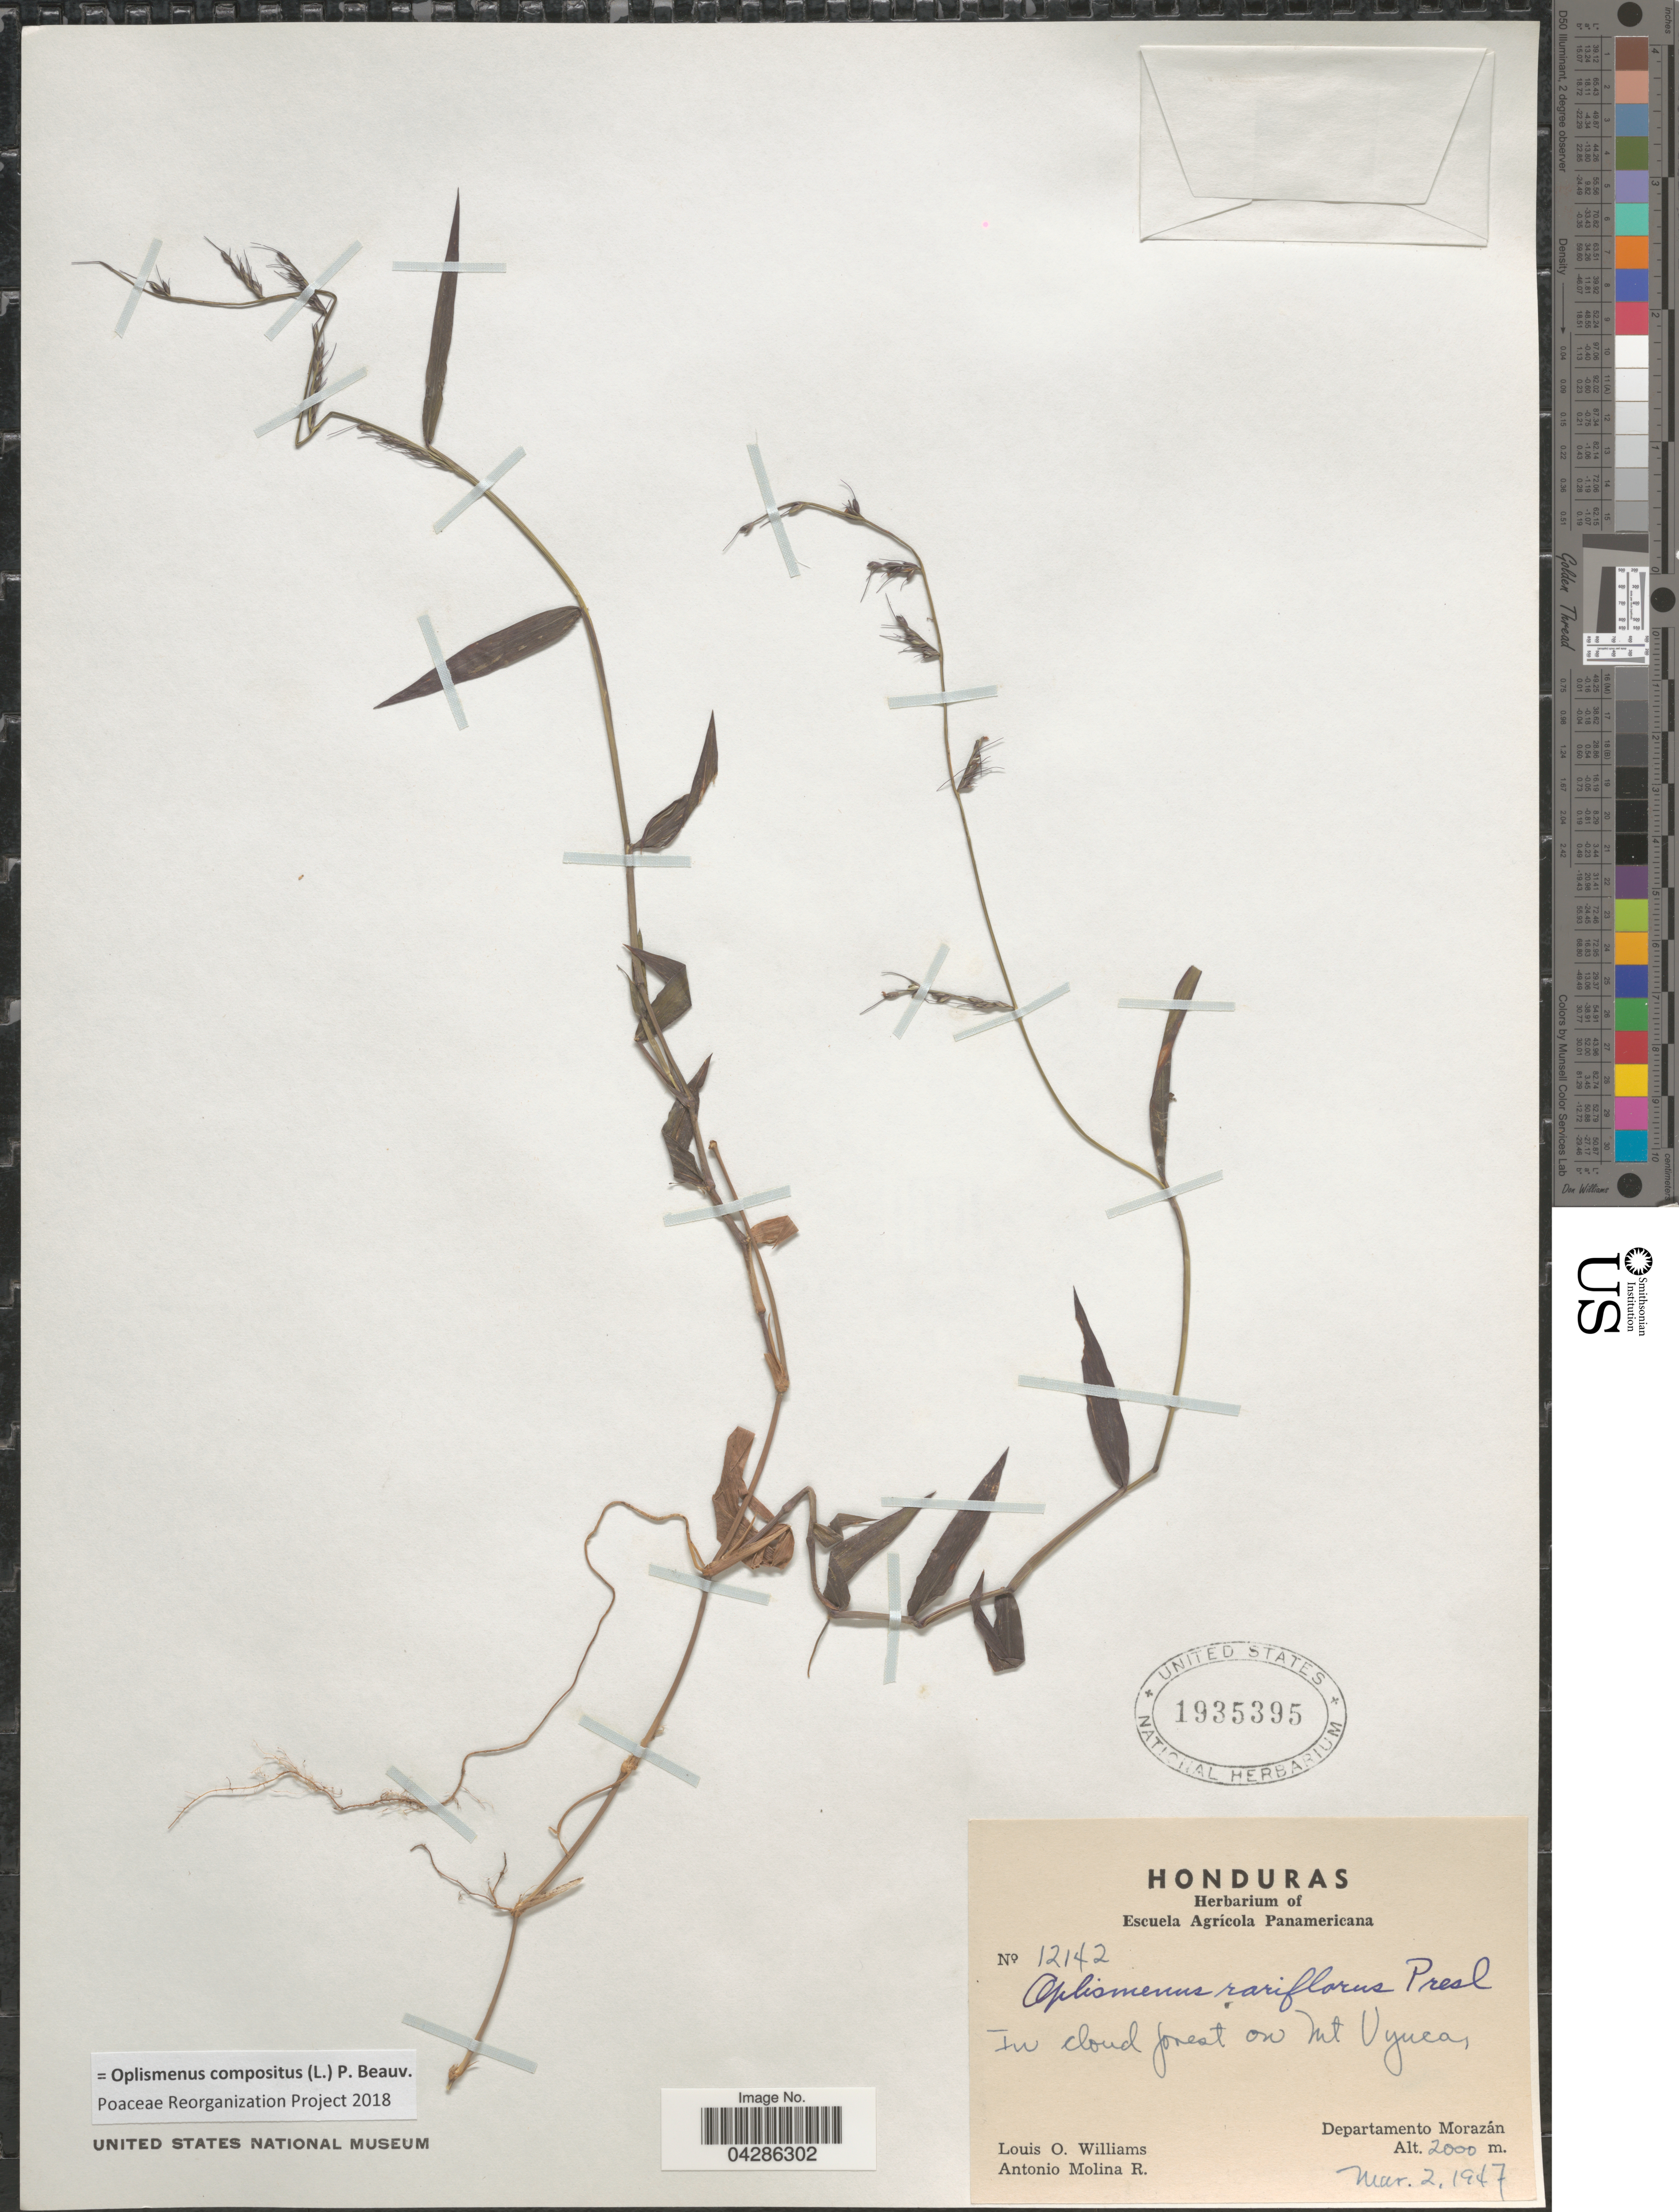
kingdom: Plantae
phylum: Tracheophyta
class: Liliopsida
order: Poales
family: Poaceae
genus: Oplismenus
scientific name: Oplismenus compositus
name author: (L.) P. Beauv.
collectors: L. O. Williams & A. Molina R.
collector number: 12142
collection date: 1947-03-02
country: Honduras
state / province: Fco. Morazán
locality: In cloud forest on Mt Uyuca. Departamento Morazán.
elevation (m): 2000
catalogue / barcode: US 1935395